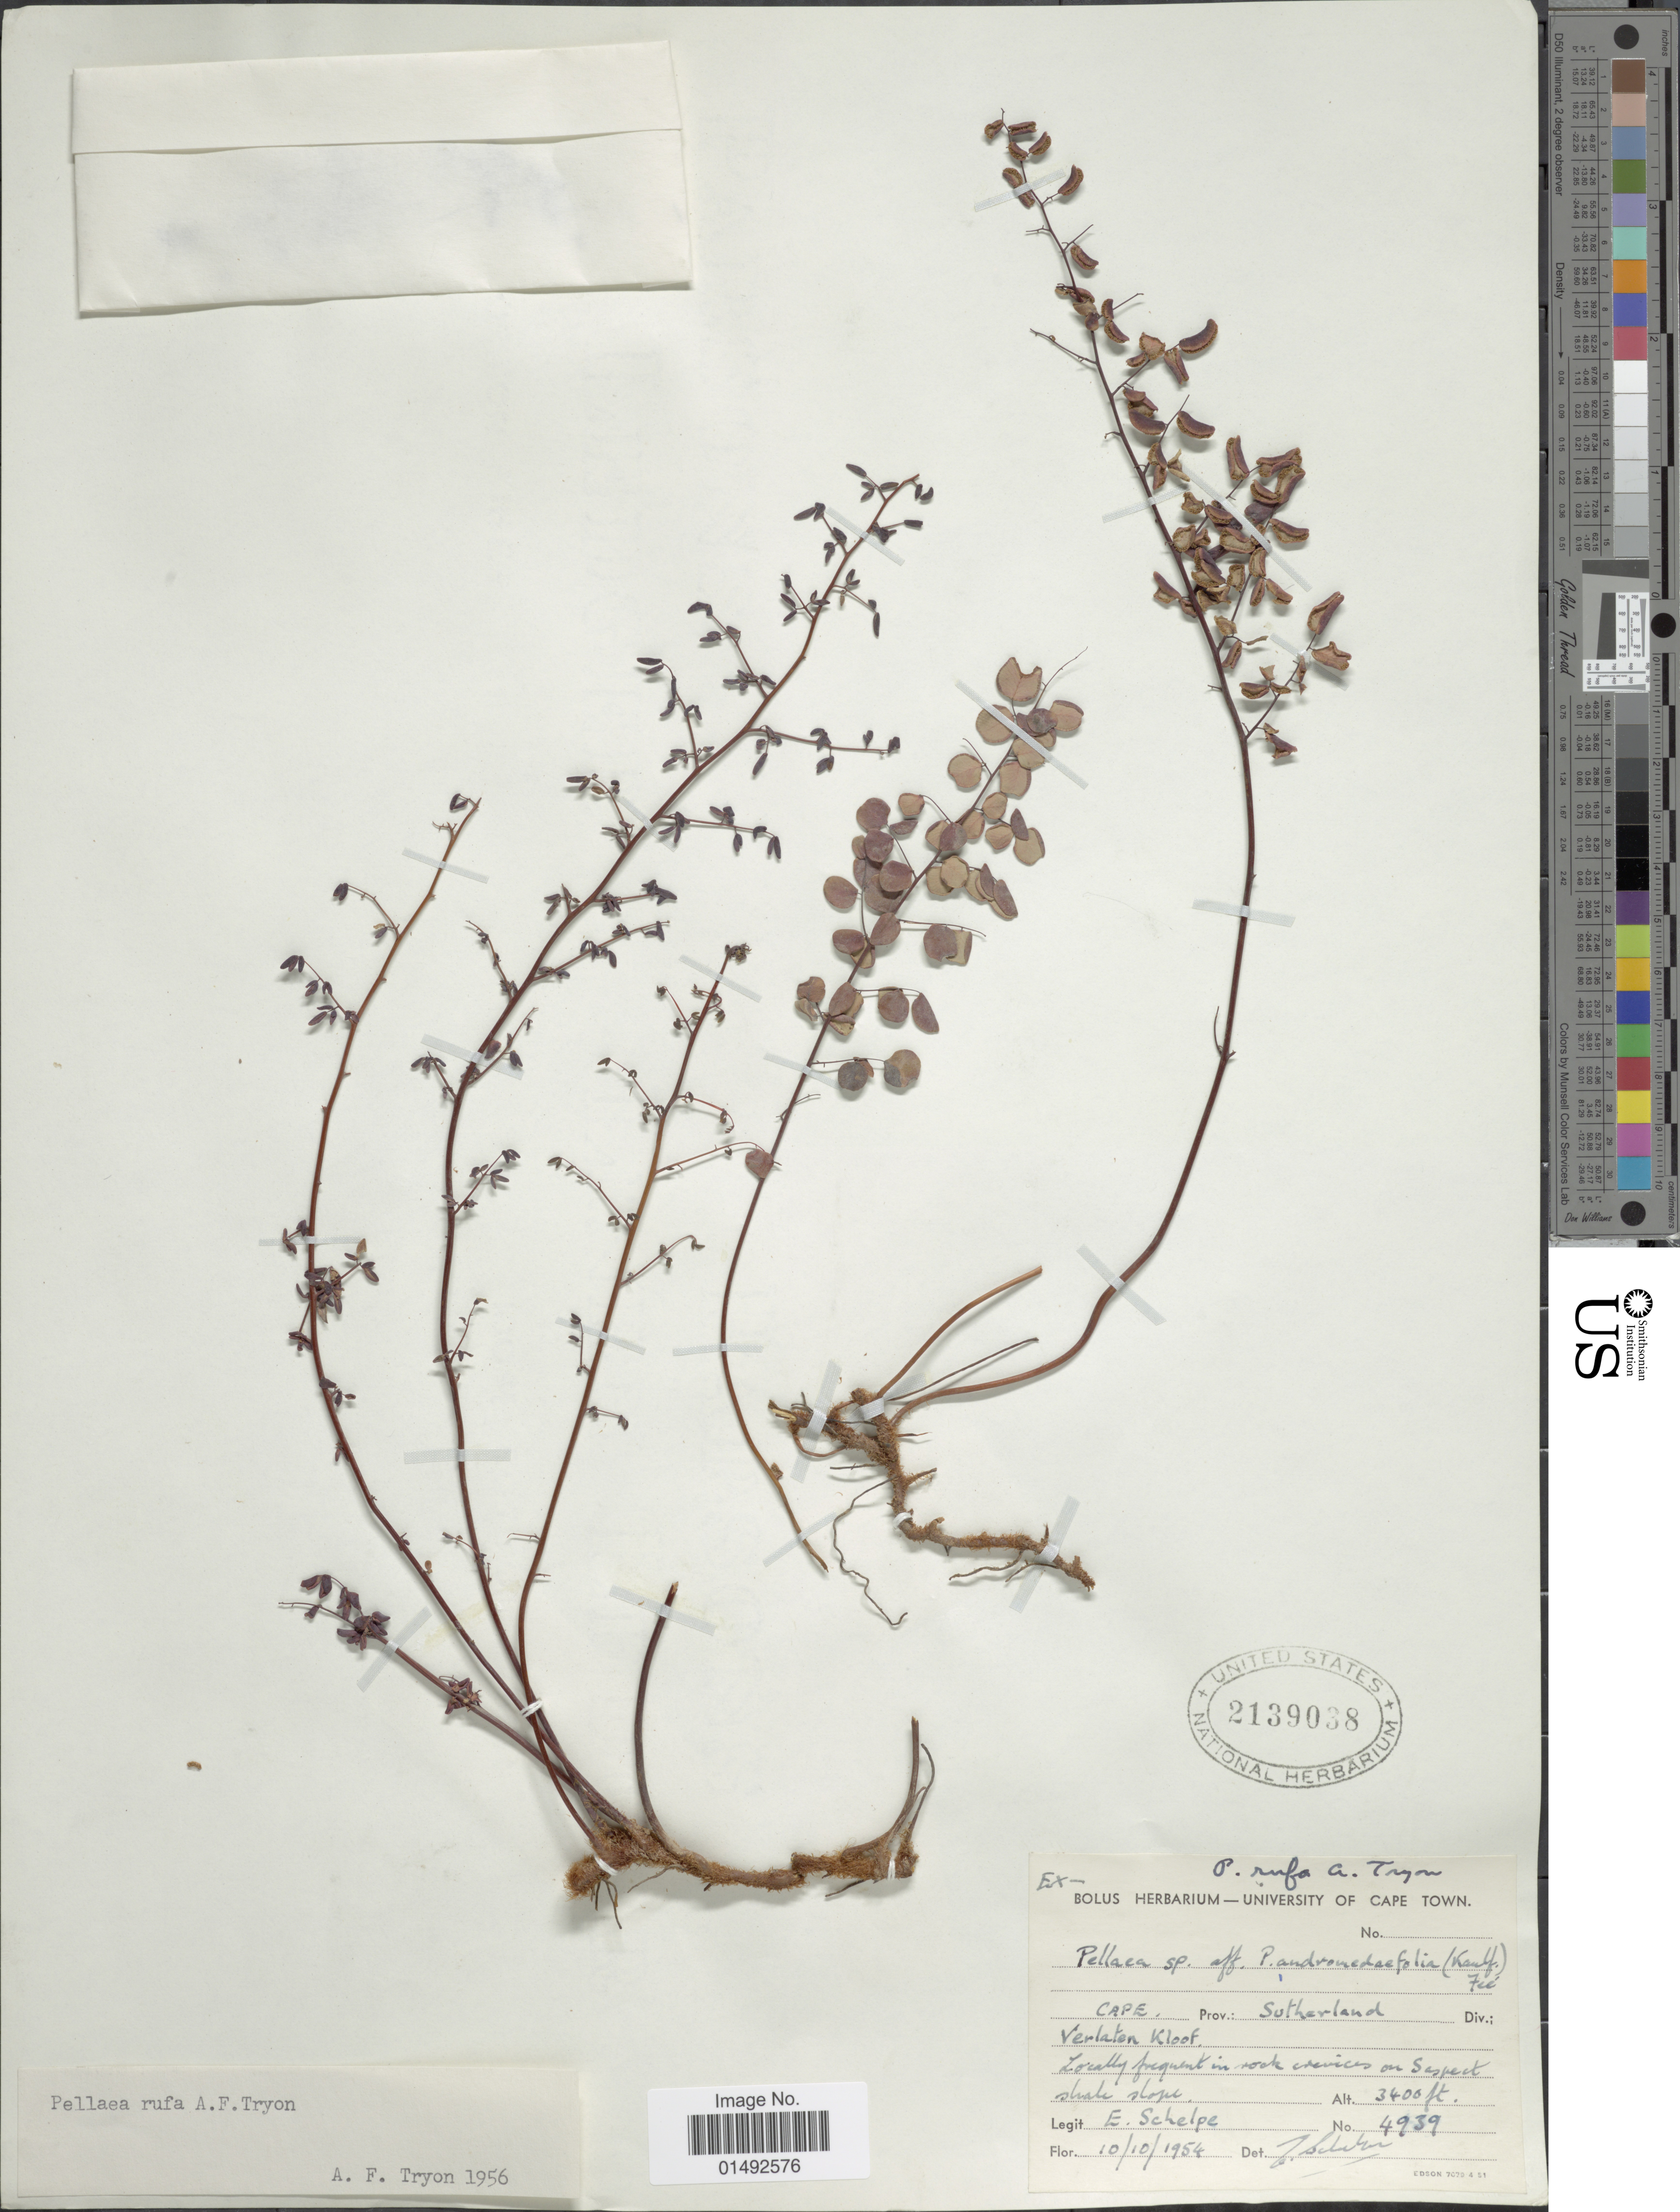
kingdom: Plantae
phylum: Tracheophyta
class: Polypodiopsida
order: Polypodiales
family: Pteridaceae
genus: Pellaea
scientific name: Pellaea rufa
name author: A.F. Tryon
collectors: E. A. C. L. E. Schelpe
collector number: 4939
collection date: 1954-10-10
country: South Africa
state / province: Northern Cape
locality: Sutherland, Div. Verlaten Kloof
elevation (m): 1036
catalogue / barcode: US 2139038